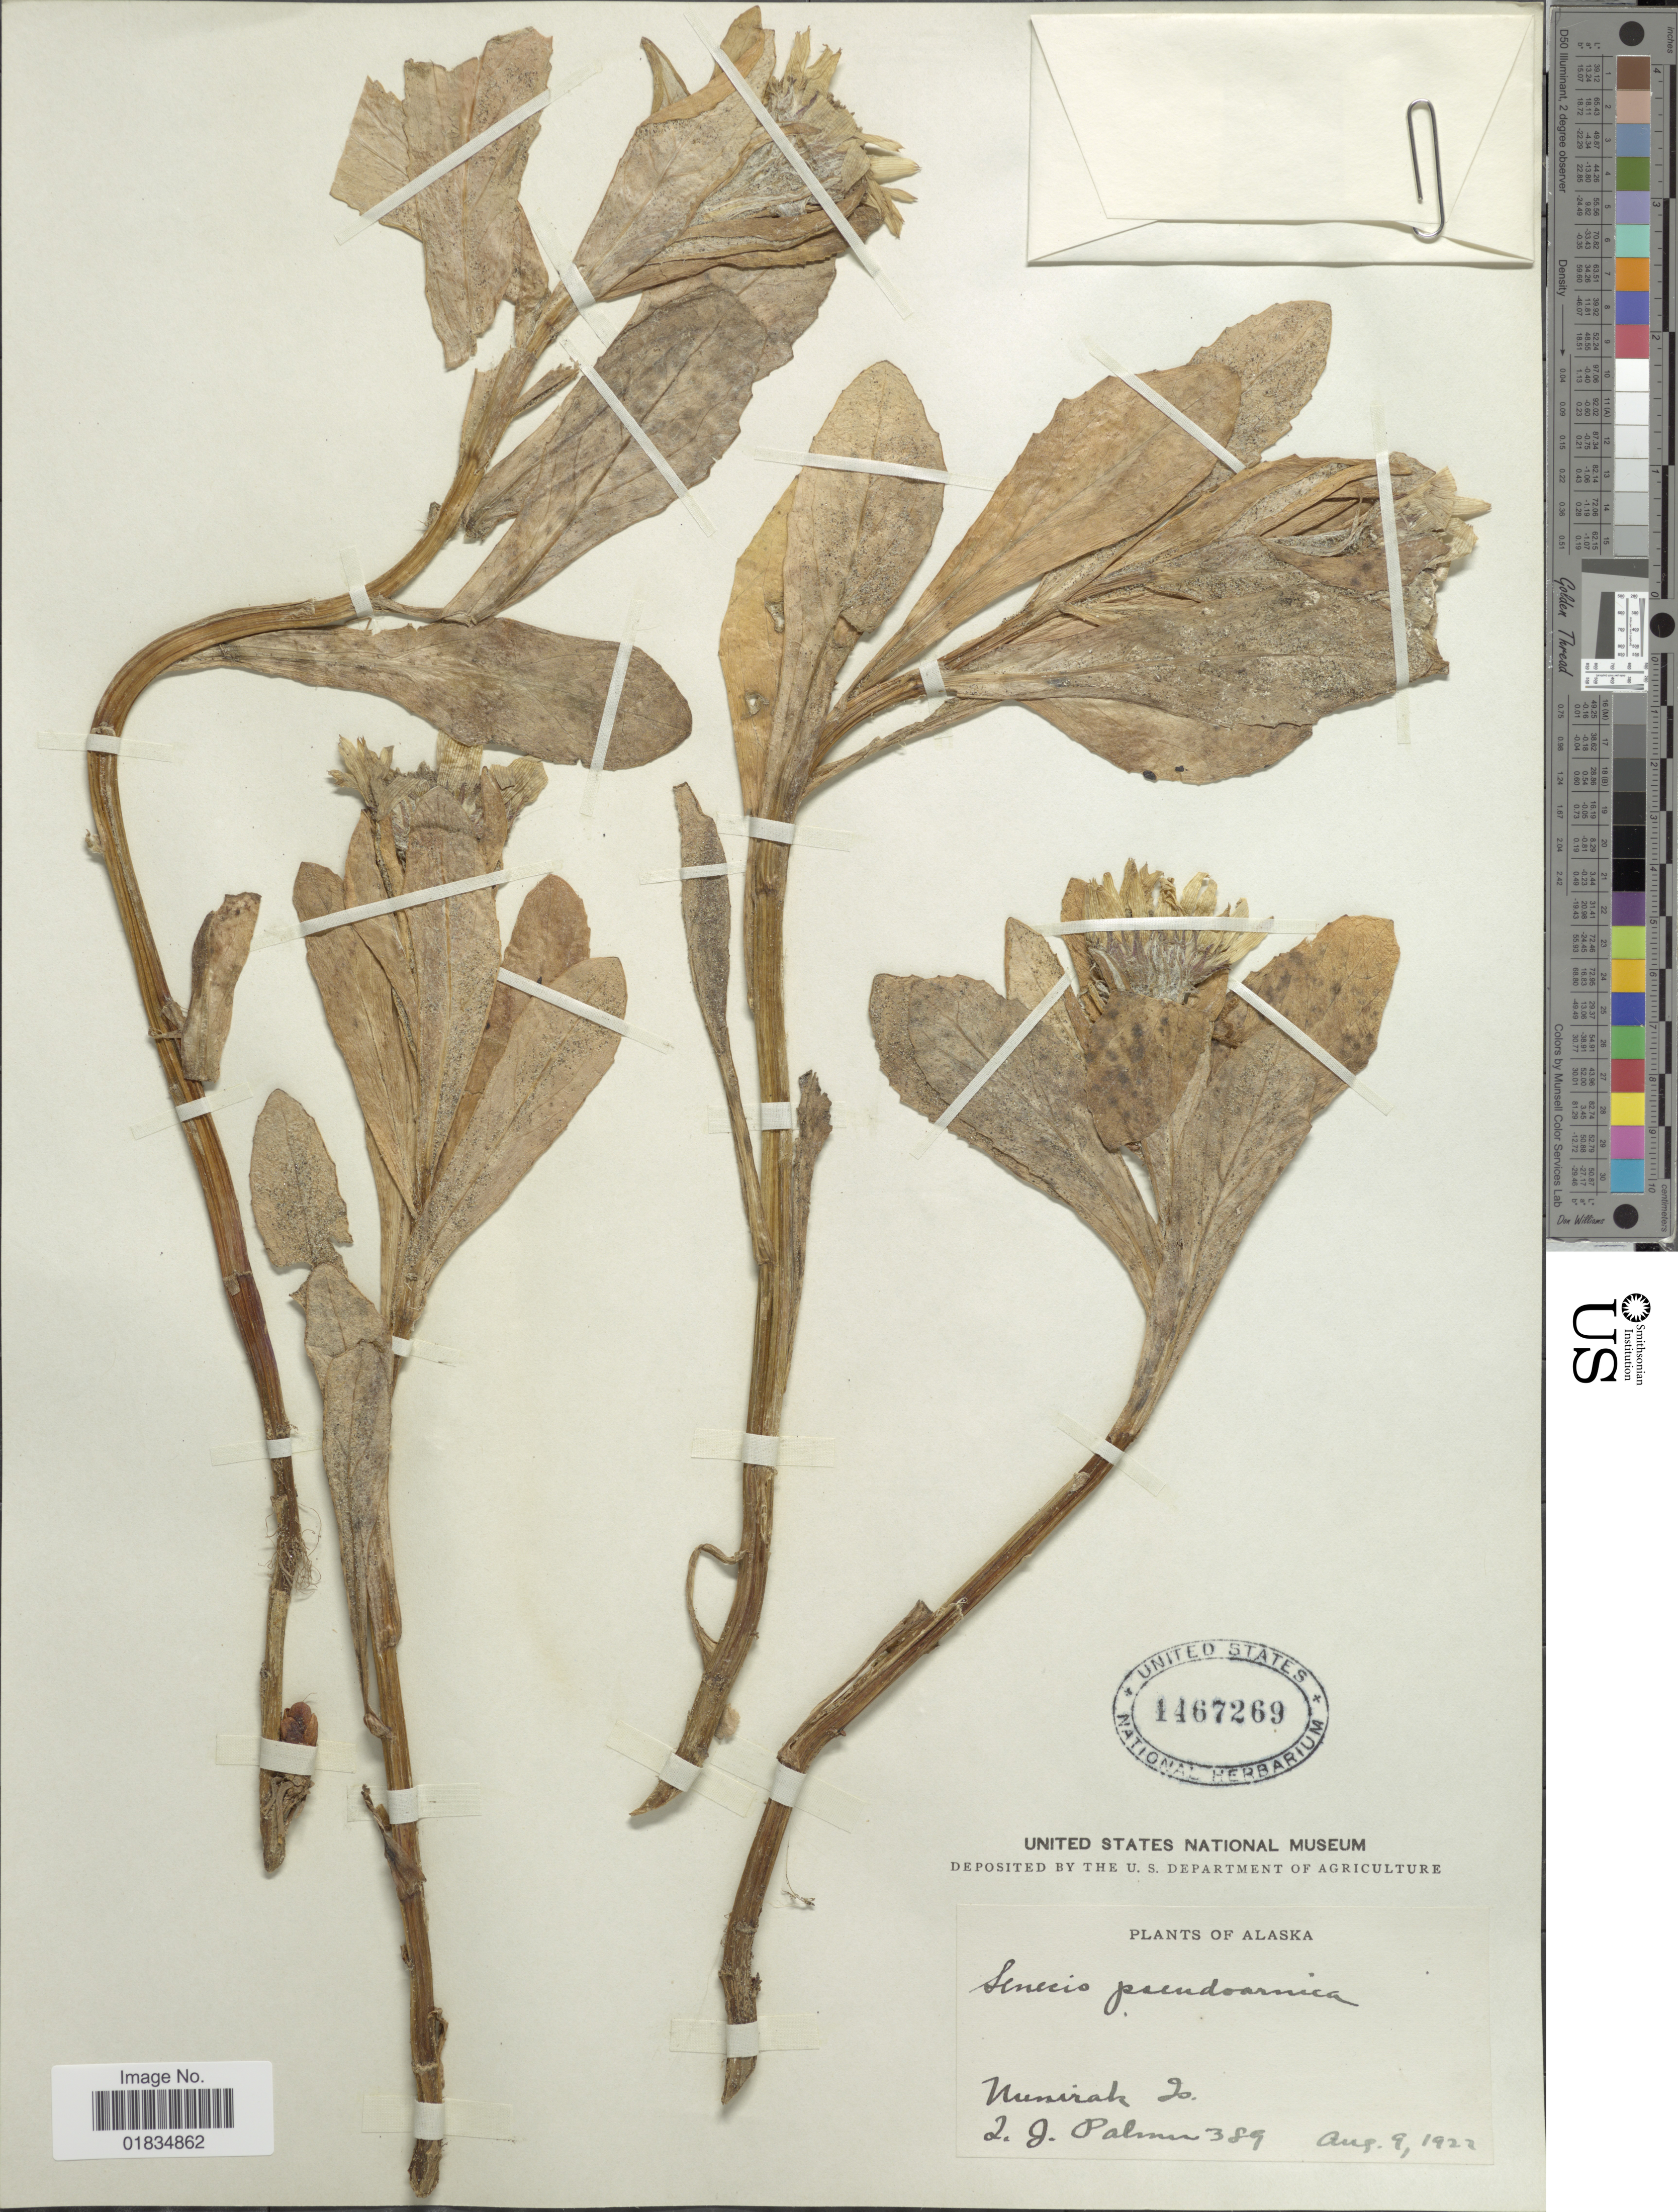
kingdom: Plantae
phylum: Tracheophyta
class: Magnoliopsida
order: Asterales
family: Asteraceae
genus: Senecio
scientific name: Senecio pseudo-elegans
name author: Less.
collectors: L. J. Palmer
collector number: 389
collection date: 1922-08-09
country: United States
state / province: Alaska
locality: Nunivak Is.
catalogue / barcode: US 1467269